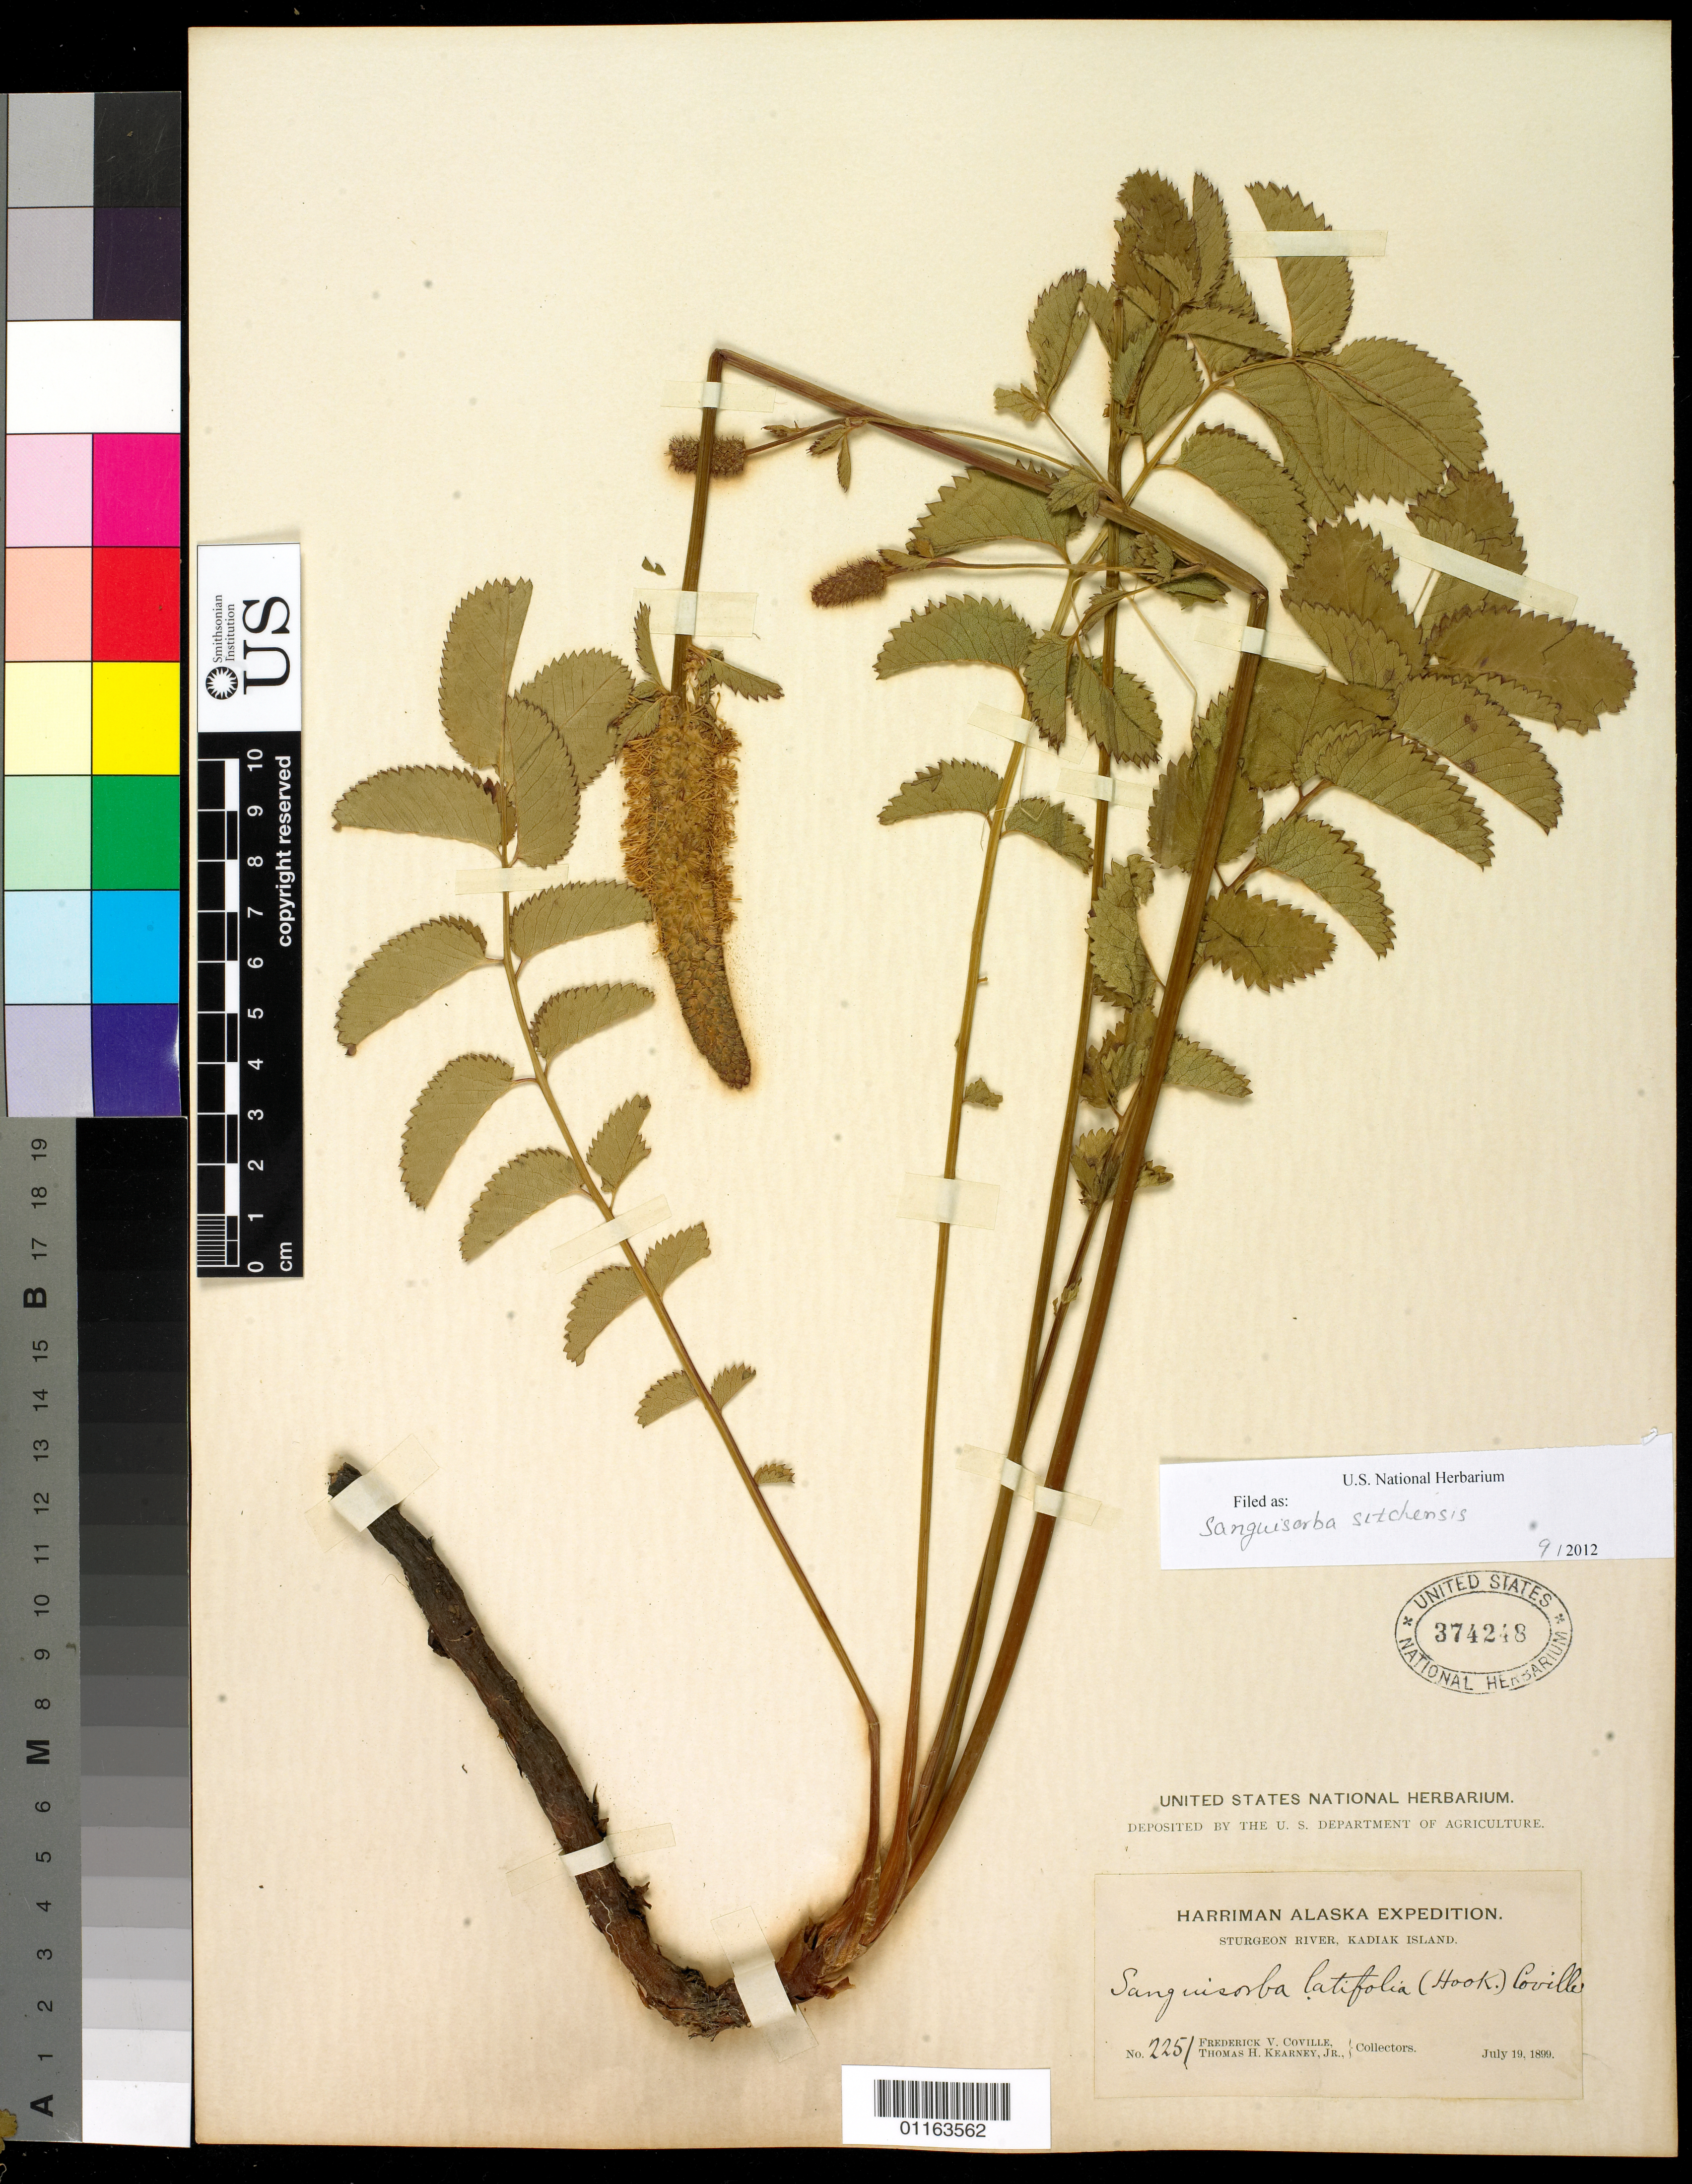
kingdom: Plantae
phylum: Tracheophyta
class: Magnoliopsida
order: Rosales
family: Rosaceae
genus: Sanguisorba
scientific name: Sanguisorba stipulata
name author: Raf.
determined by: Strong, Mark T., (BOT), Smithsonian Institution - National Museum of Natural History (UNITED STATES)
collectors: F. V. Coville & T. H. Kearney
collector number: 2251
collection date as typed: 19 Jul 1899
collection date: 1899-07-19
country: United States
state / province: Alaska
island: Kodiak [Kadiak]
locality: Sturgeon River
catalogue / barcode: US 374248